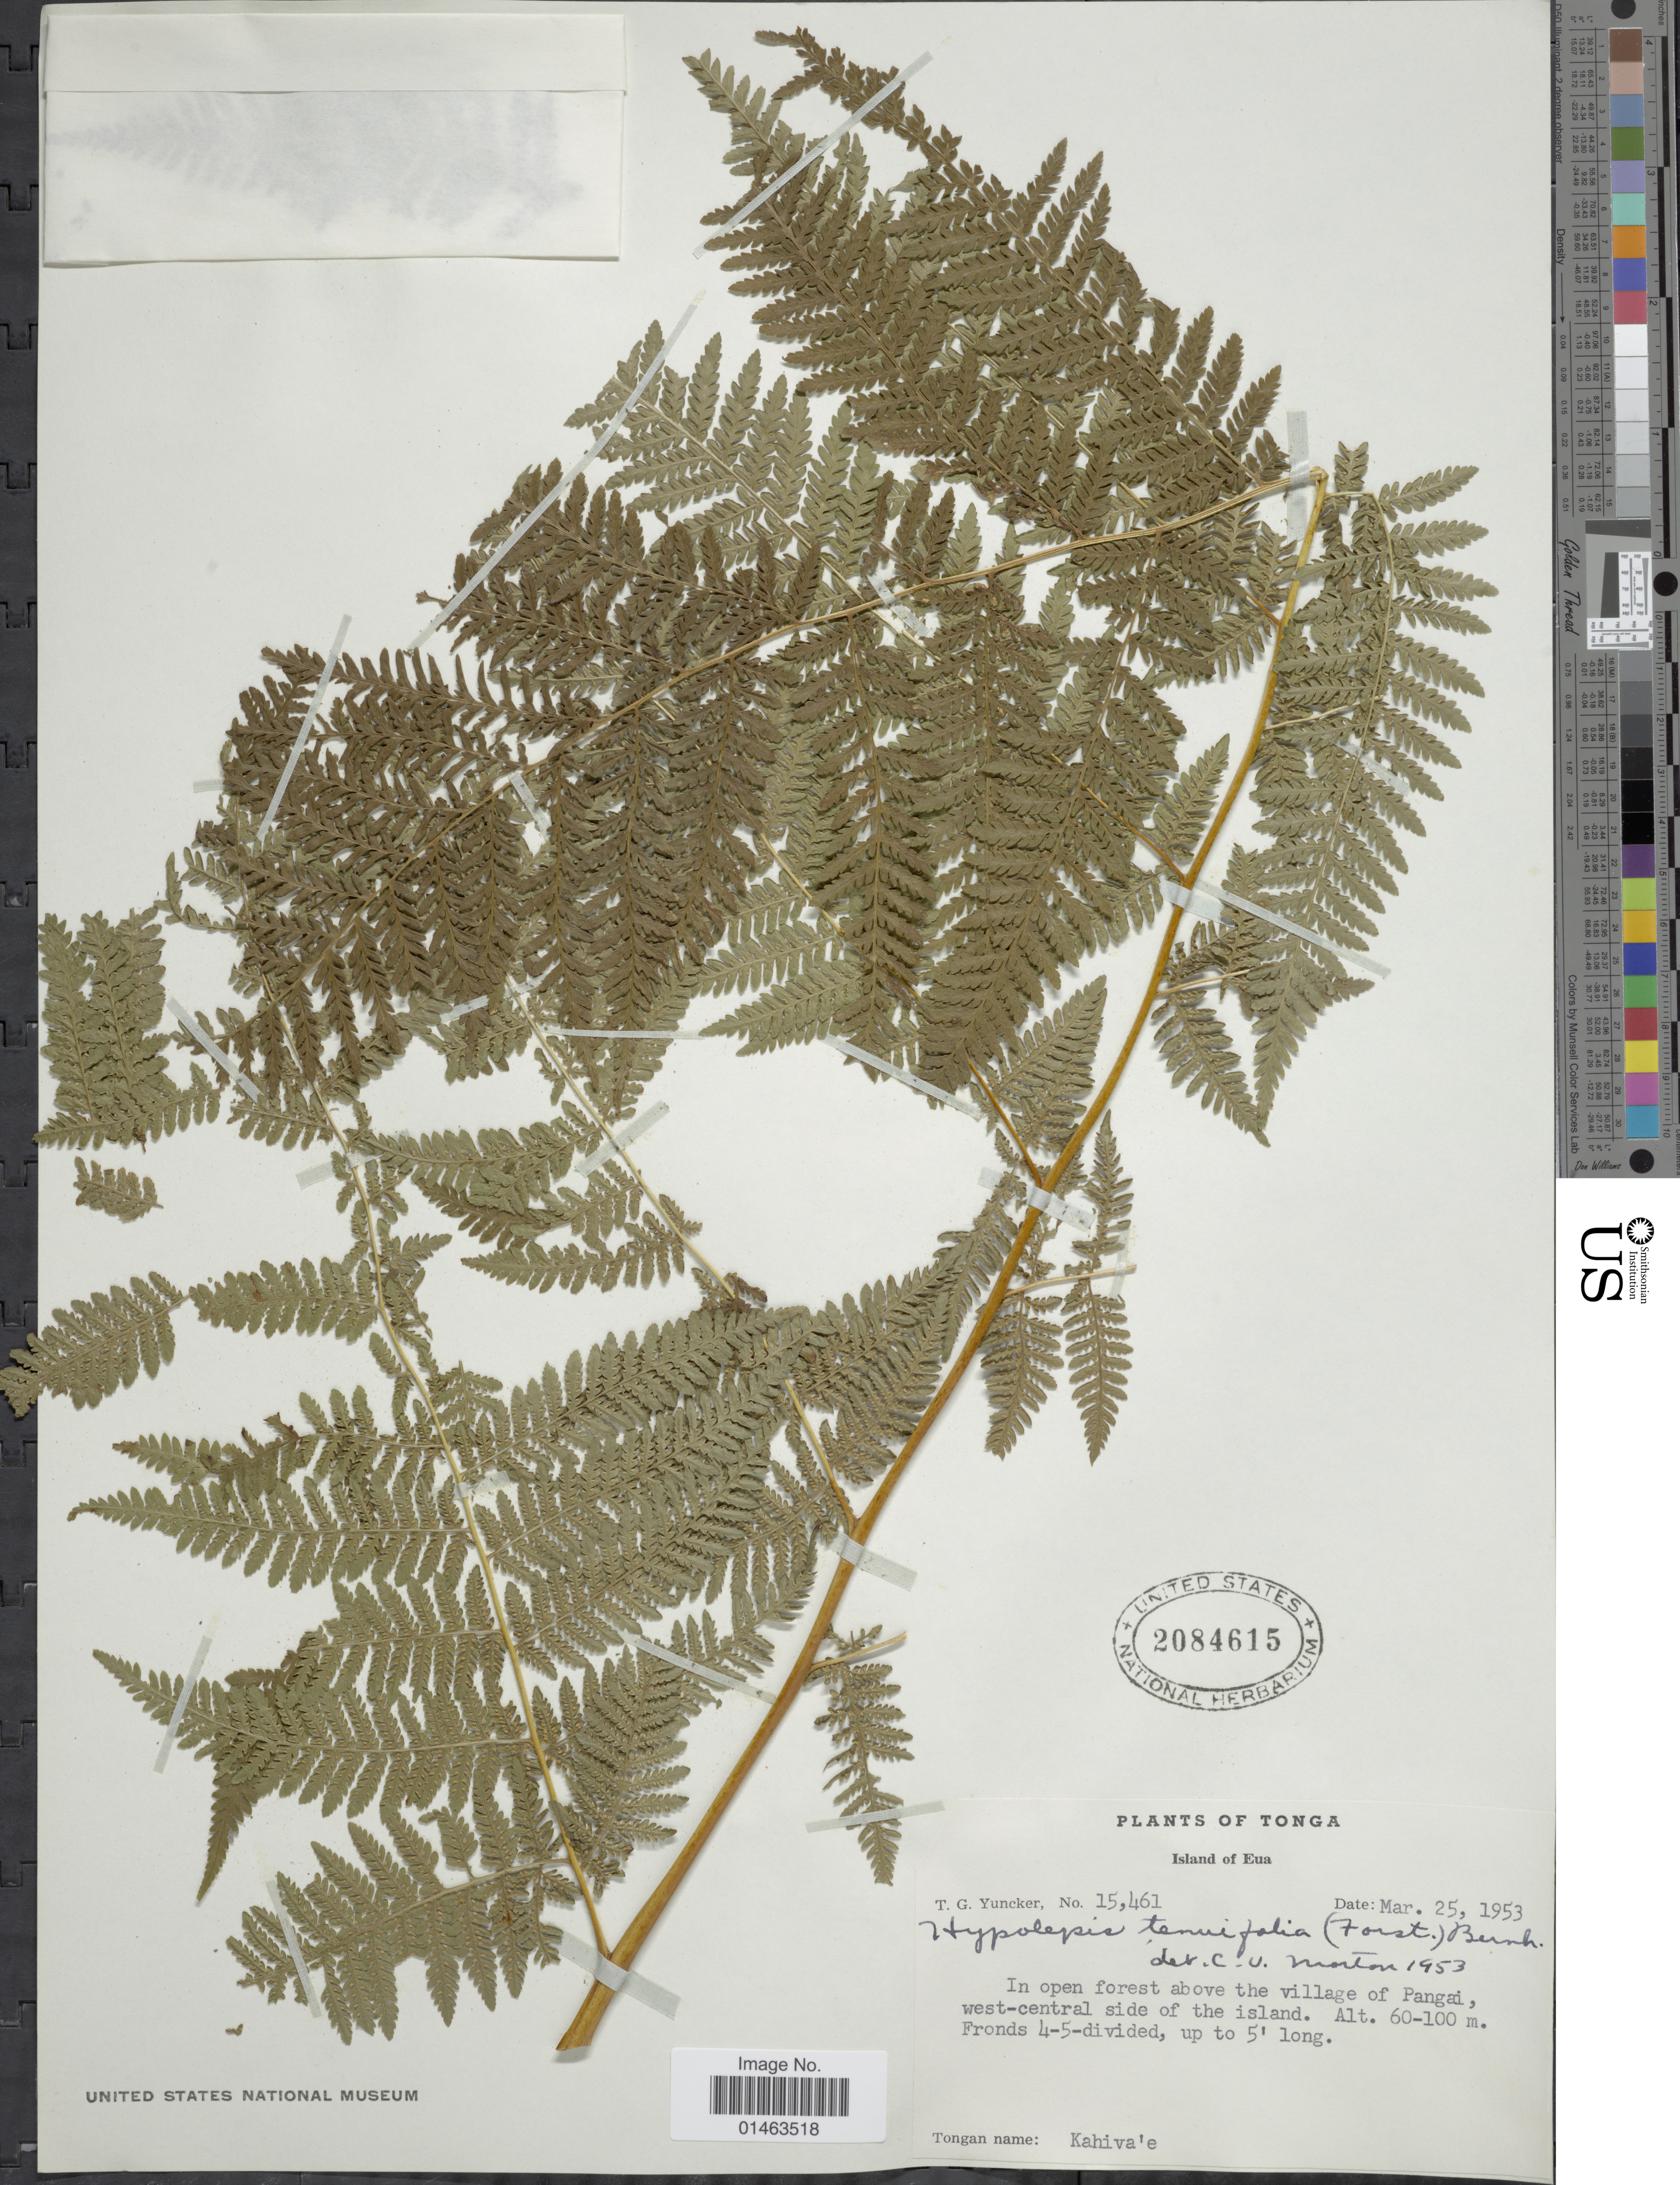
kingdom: Plantae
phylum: Tracheophyta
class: Polypodiopsida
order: Polypodiales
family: Dennstaedtiaceae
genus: Hypolepis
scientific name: Hypolepis tenuifolia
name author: (G. Forst.) Bernh.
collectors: T. G. Yuncker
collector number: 15461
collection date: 1953-03-25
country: Tonga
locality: Island of Eua. In open forest above the village of Pangai, west-central side of the island.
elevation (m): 60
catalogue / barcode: US 2084615